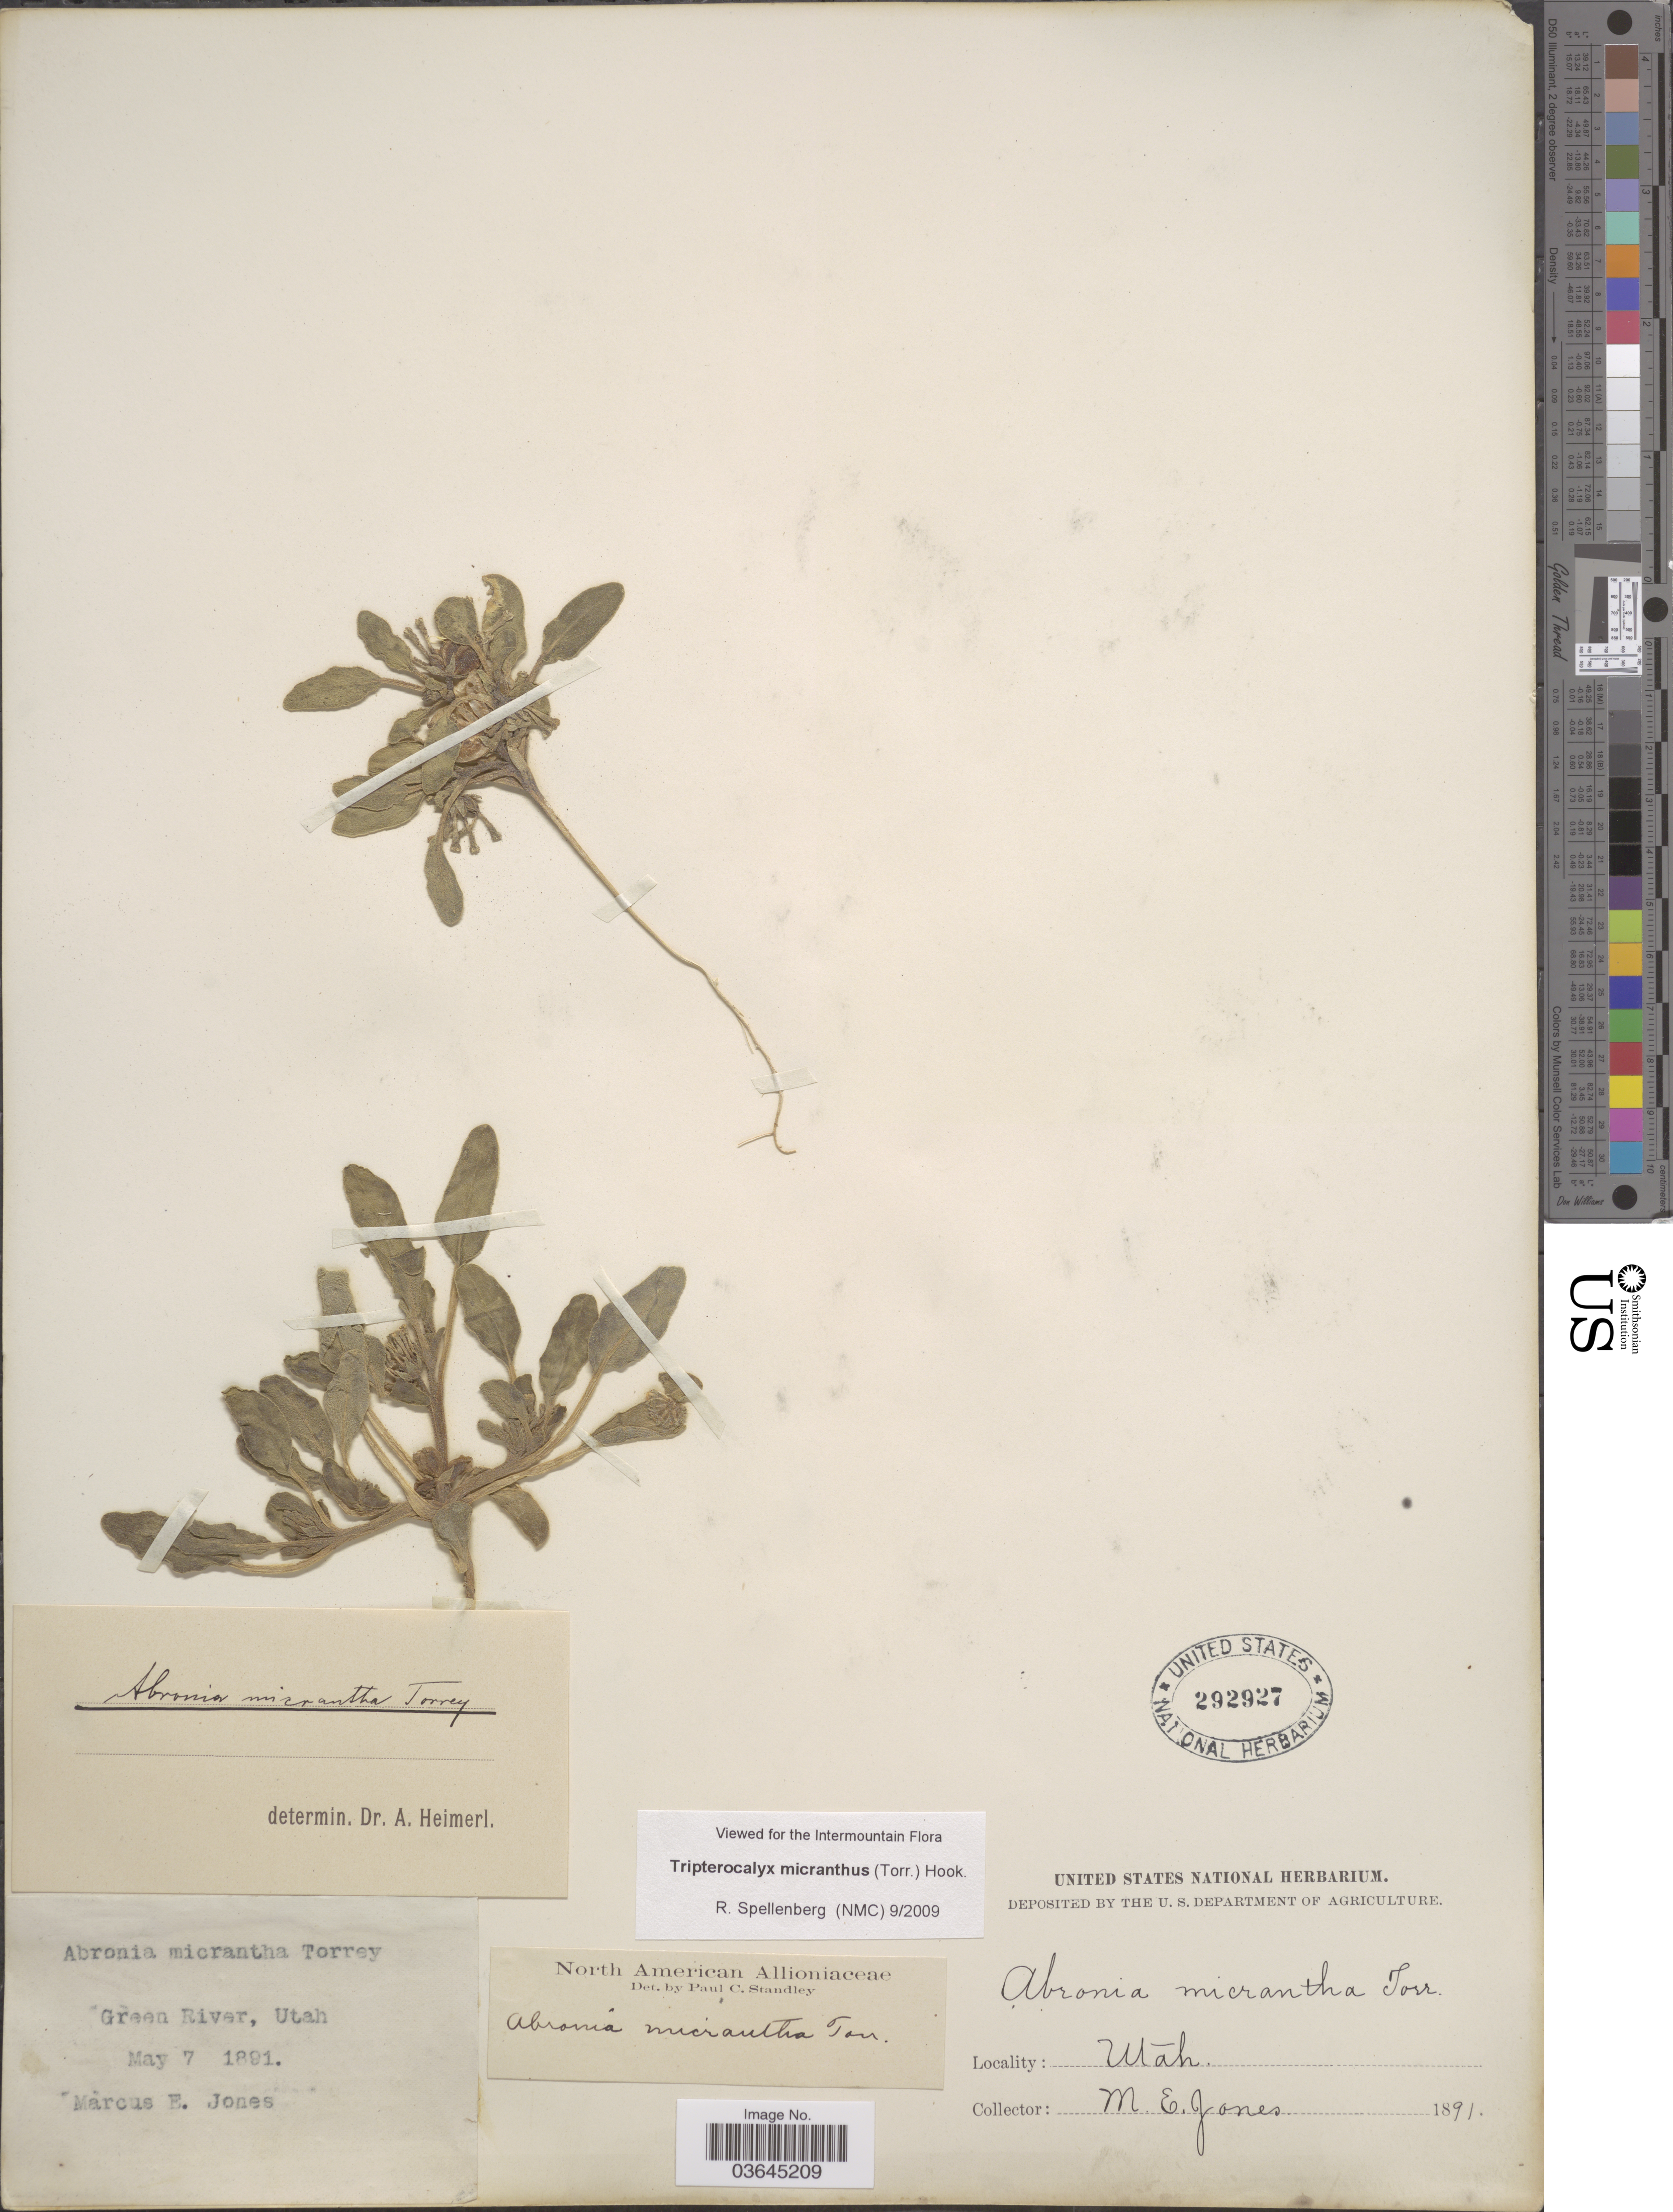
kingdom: Plantae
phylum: Tracheophyta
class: Magnoliopsida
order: Caryophyllales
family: Nyctaginaceae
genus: Tripterocalyx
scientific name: Tripterocalyx micranthus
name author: (Torr.) Hook.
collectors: M. E. Jones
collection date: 1891-05-07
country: United States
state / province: Utah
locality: Green River.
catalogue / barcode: US 292927